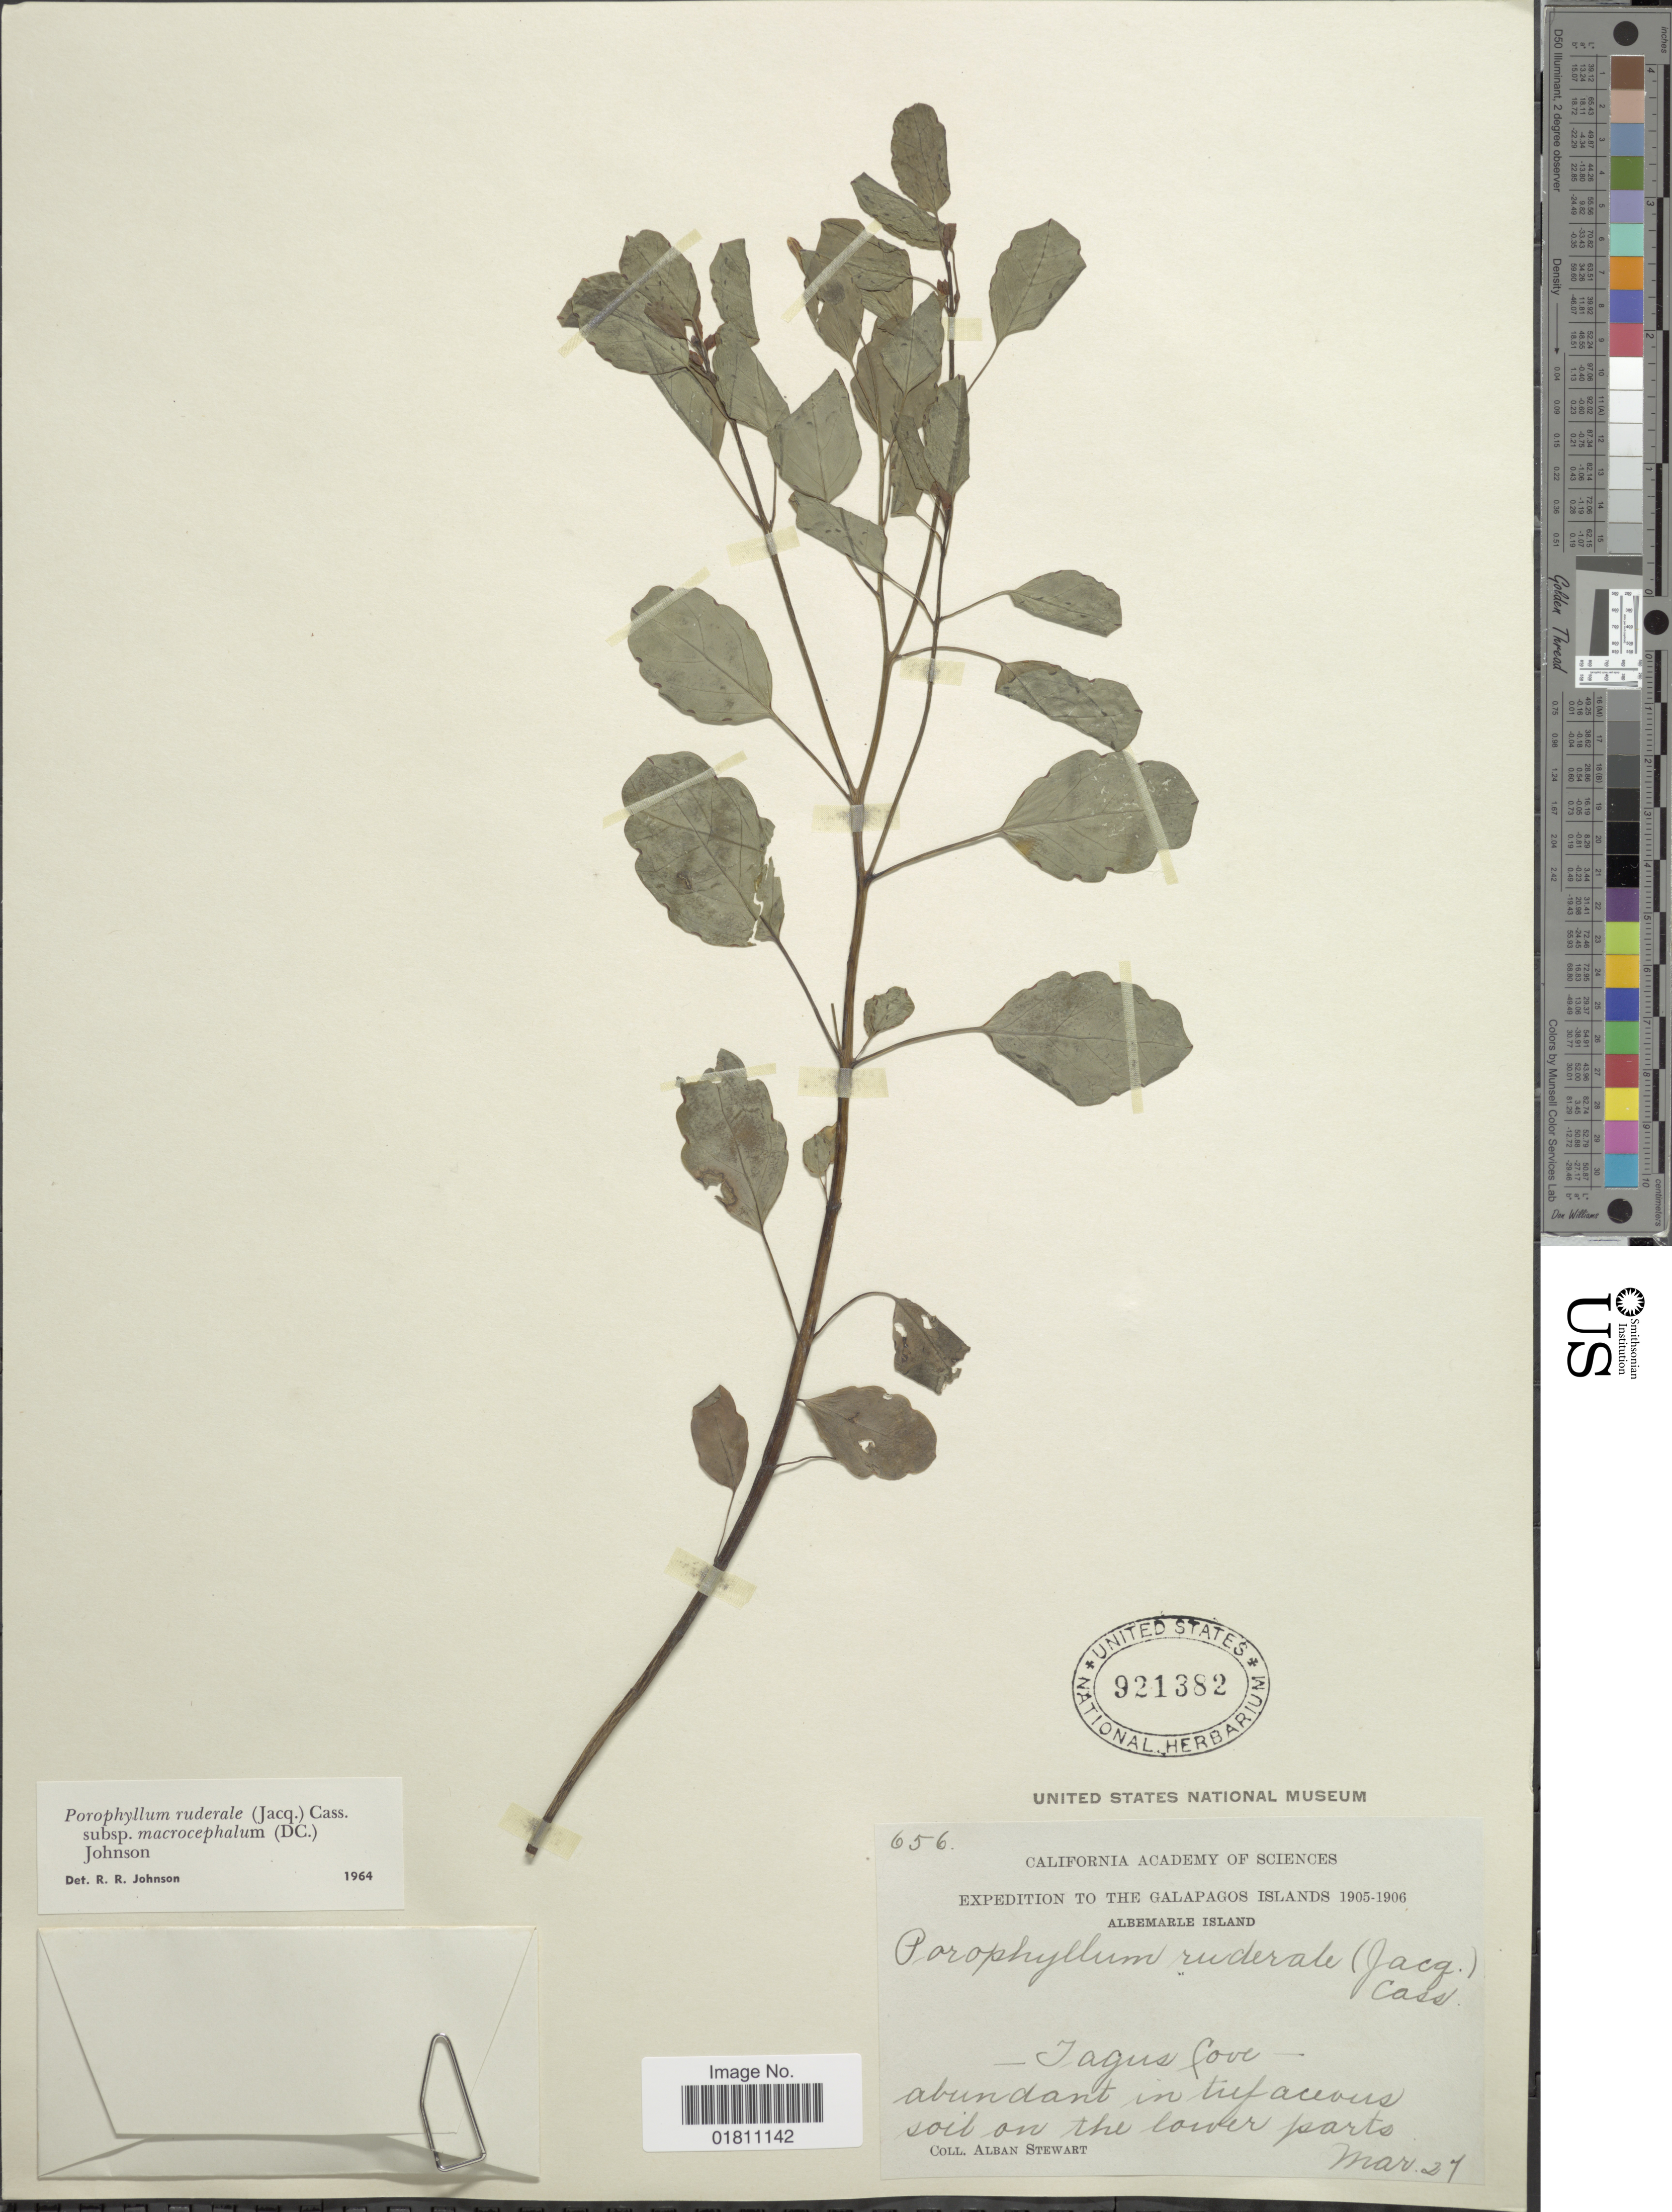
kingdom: Plantae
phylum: Tracheophyta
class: Magnoliopsida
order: Asterales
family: Asteraceae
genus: Porophyllum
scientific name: Porophyllum ruderale subsp. ruderale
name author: (Jacq.) Cass.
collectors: A. Stewart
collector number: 656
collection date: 1905-03-27/1906-03-27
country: Ecuador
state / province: Colón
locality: The Galapagos Islands, Albemarle Island, -Jagus Cove-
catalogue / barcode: US 921382